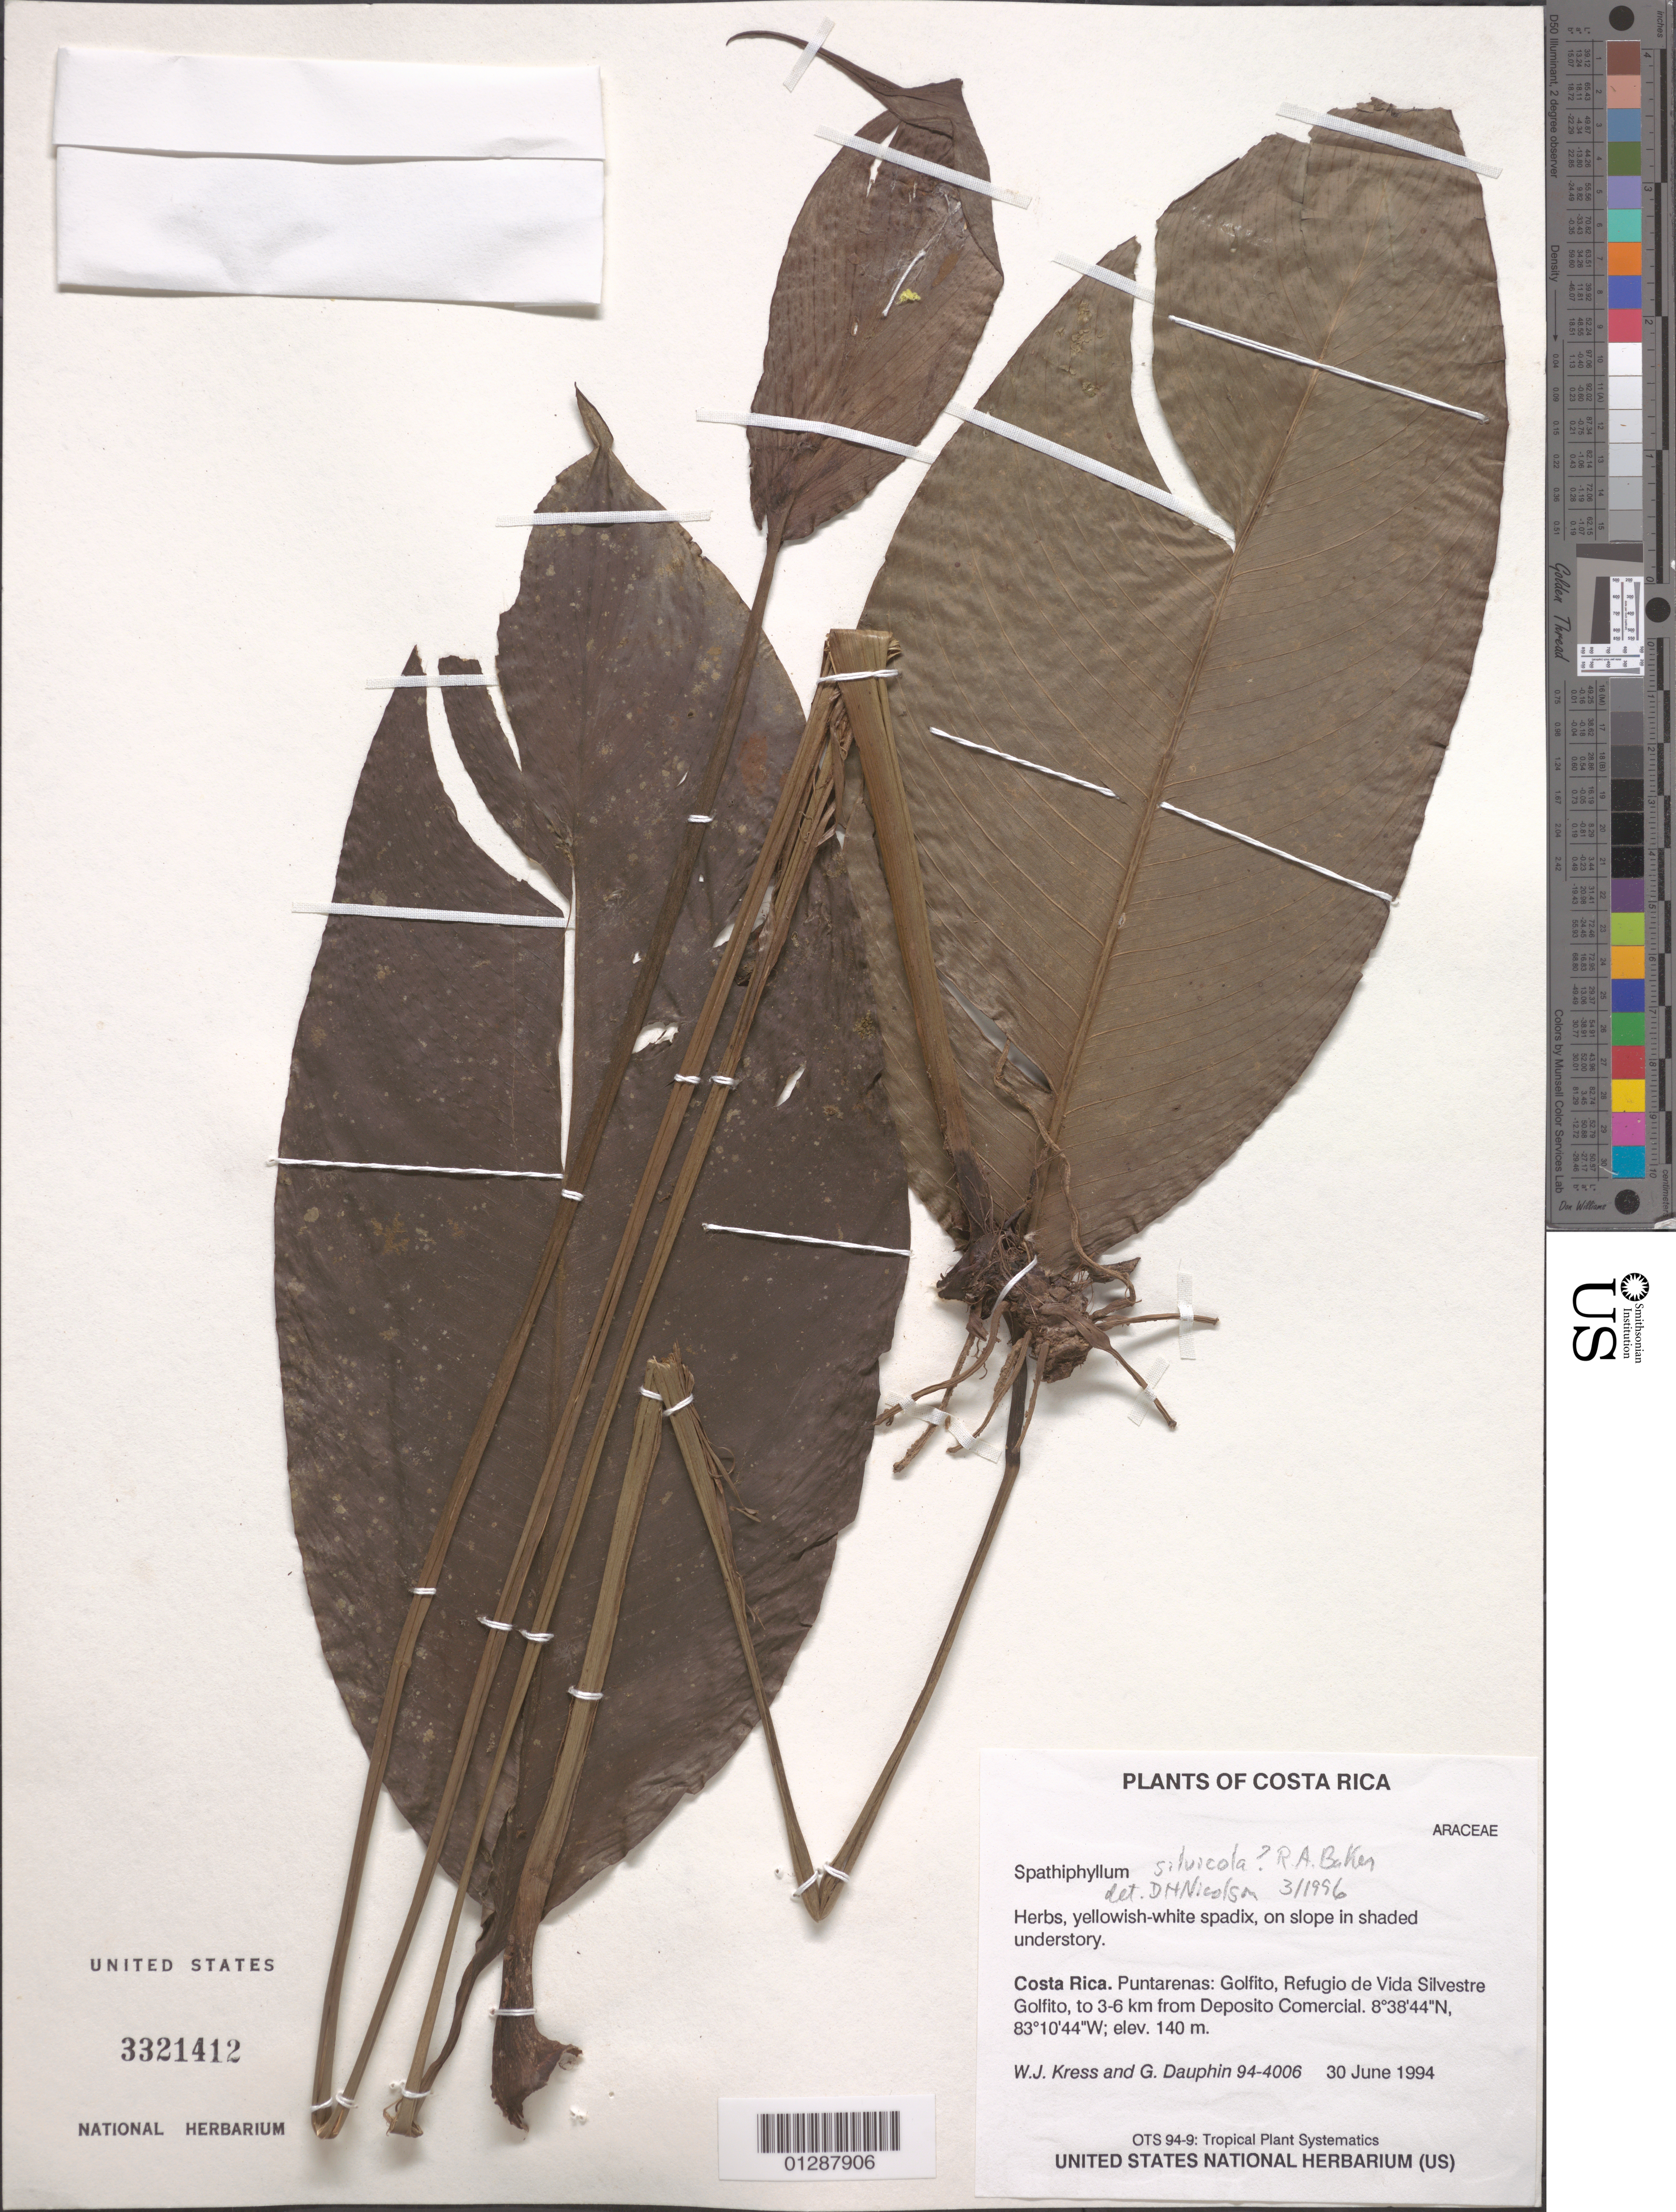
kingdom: Plantae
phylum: Tracheophyta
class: Liliopsida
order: Alismatales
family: Araceae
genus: Spathiphyllum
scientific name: Spathiphyllum silvicola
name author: R.A. Baker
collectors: W. J. Kress & G. Dauphin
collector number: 94-4006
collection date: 1994-06-30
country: Costa Rica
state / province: Puntarenas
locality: Golfito, Refugio de Vida Silvestre Golfito, to 3-6 km from Deposito Comercial.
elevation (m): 140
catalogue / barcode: US 3321412